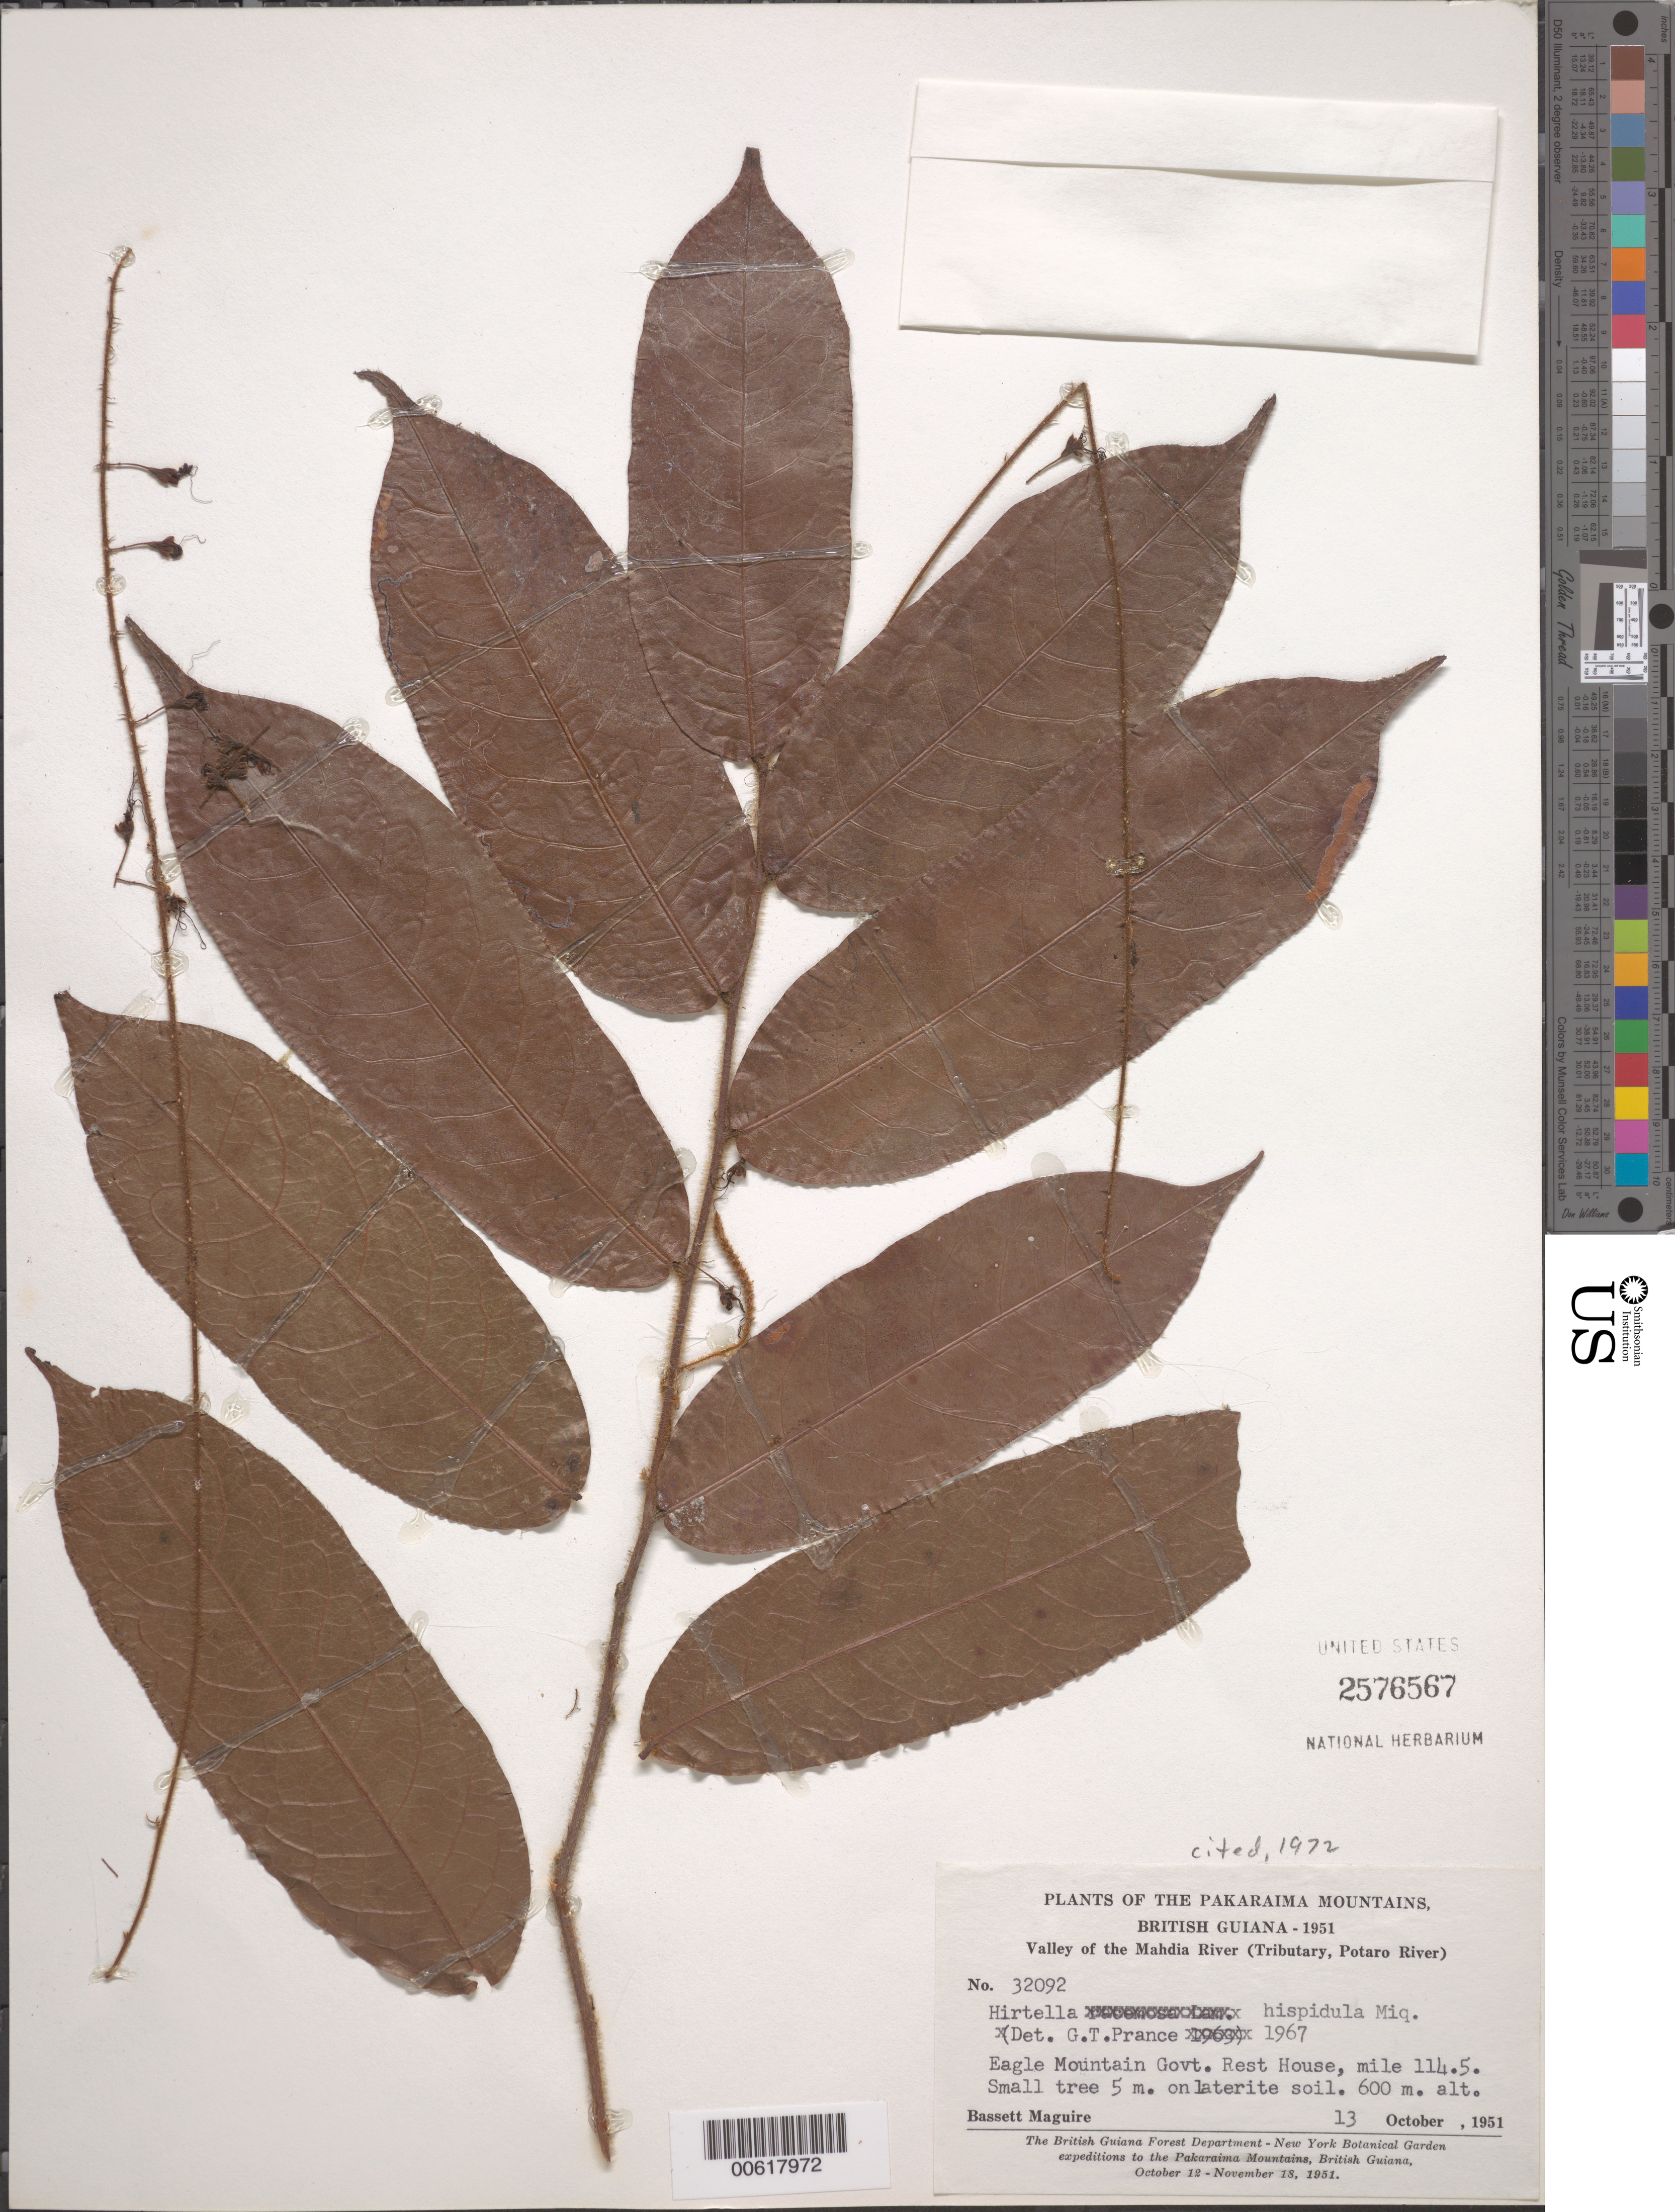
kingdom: Plantae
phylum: Tracheophyta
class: Magnoliopsida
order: Malpighiales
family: Chrysobalanaceae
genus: Hirtella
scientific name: Hirtella hispidula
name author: Miq.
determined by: Prance, G. T.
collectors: B. Maguire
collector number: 32092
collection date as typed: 13-Oct-51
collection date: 1951-10-13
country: Guyana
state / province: Potaro-Siparuni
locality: Bartica-Potaro Road, mile 114.5, near Mtn. Govt. Resthouse, Mahdia River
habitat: Laterite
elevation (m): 600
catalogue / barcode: US 2576567